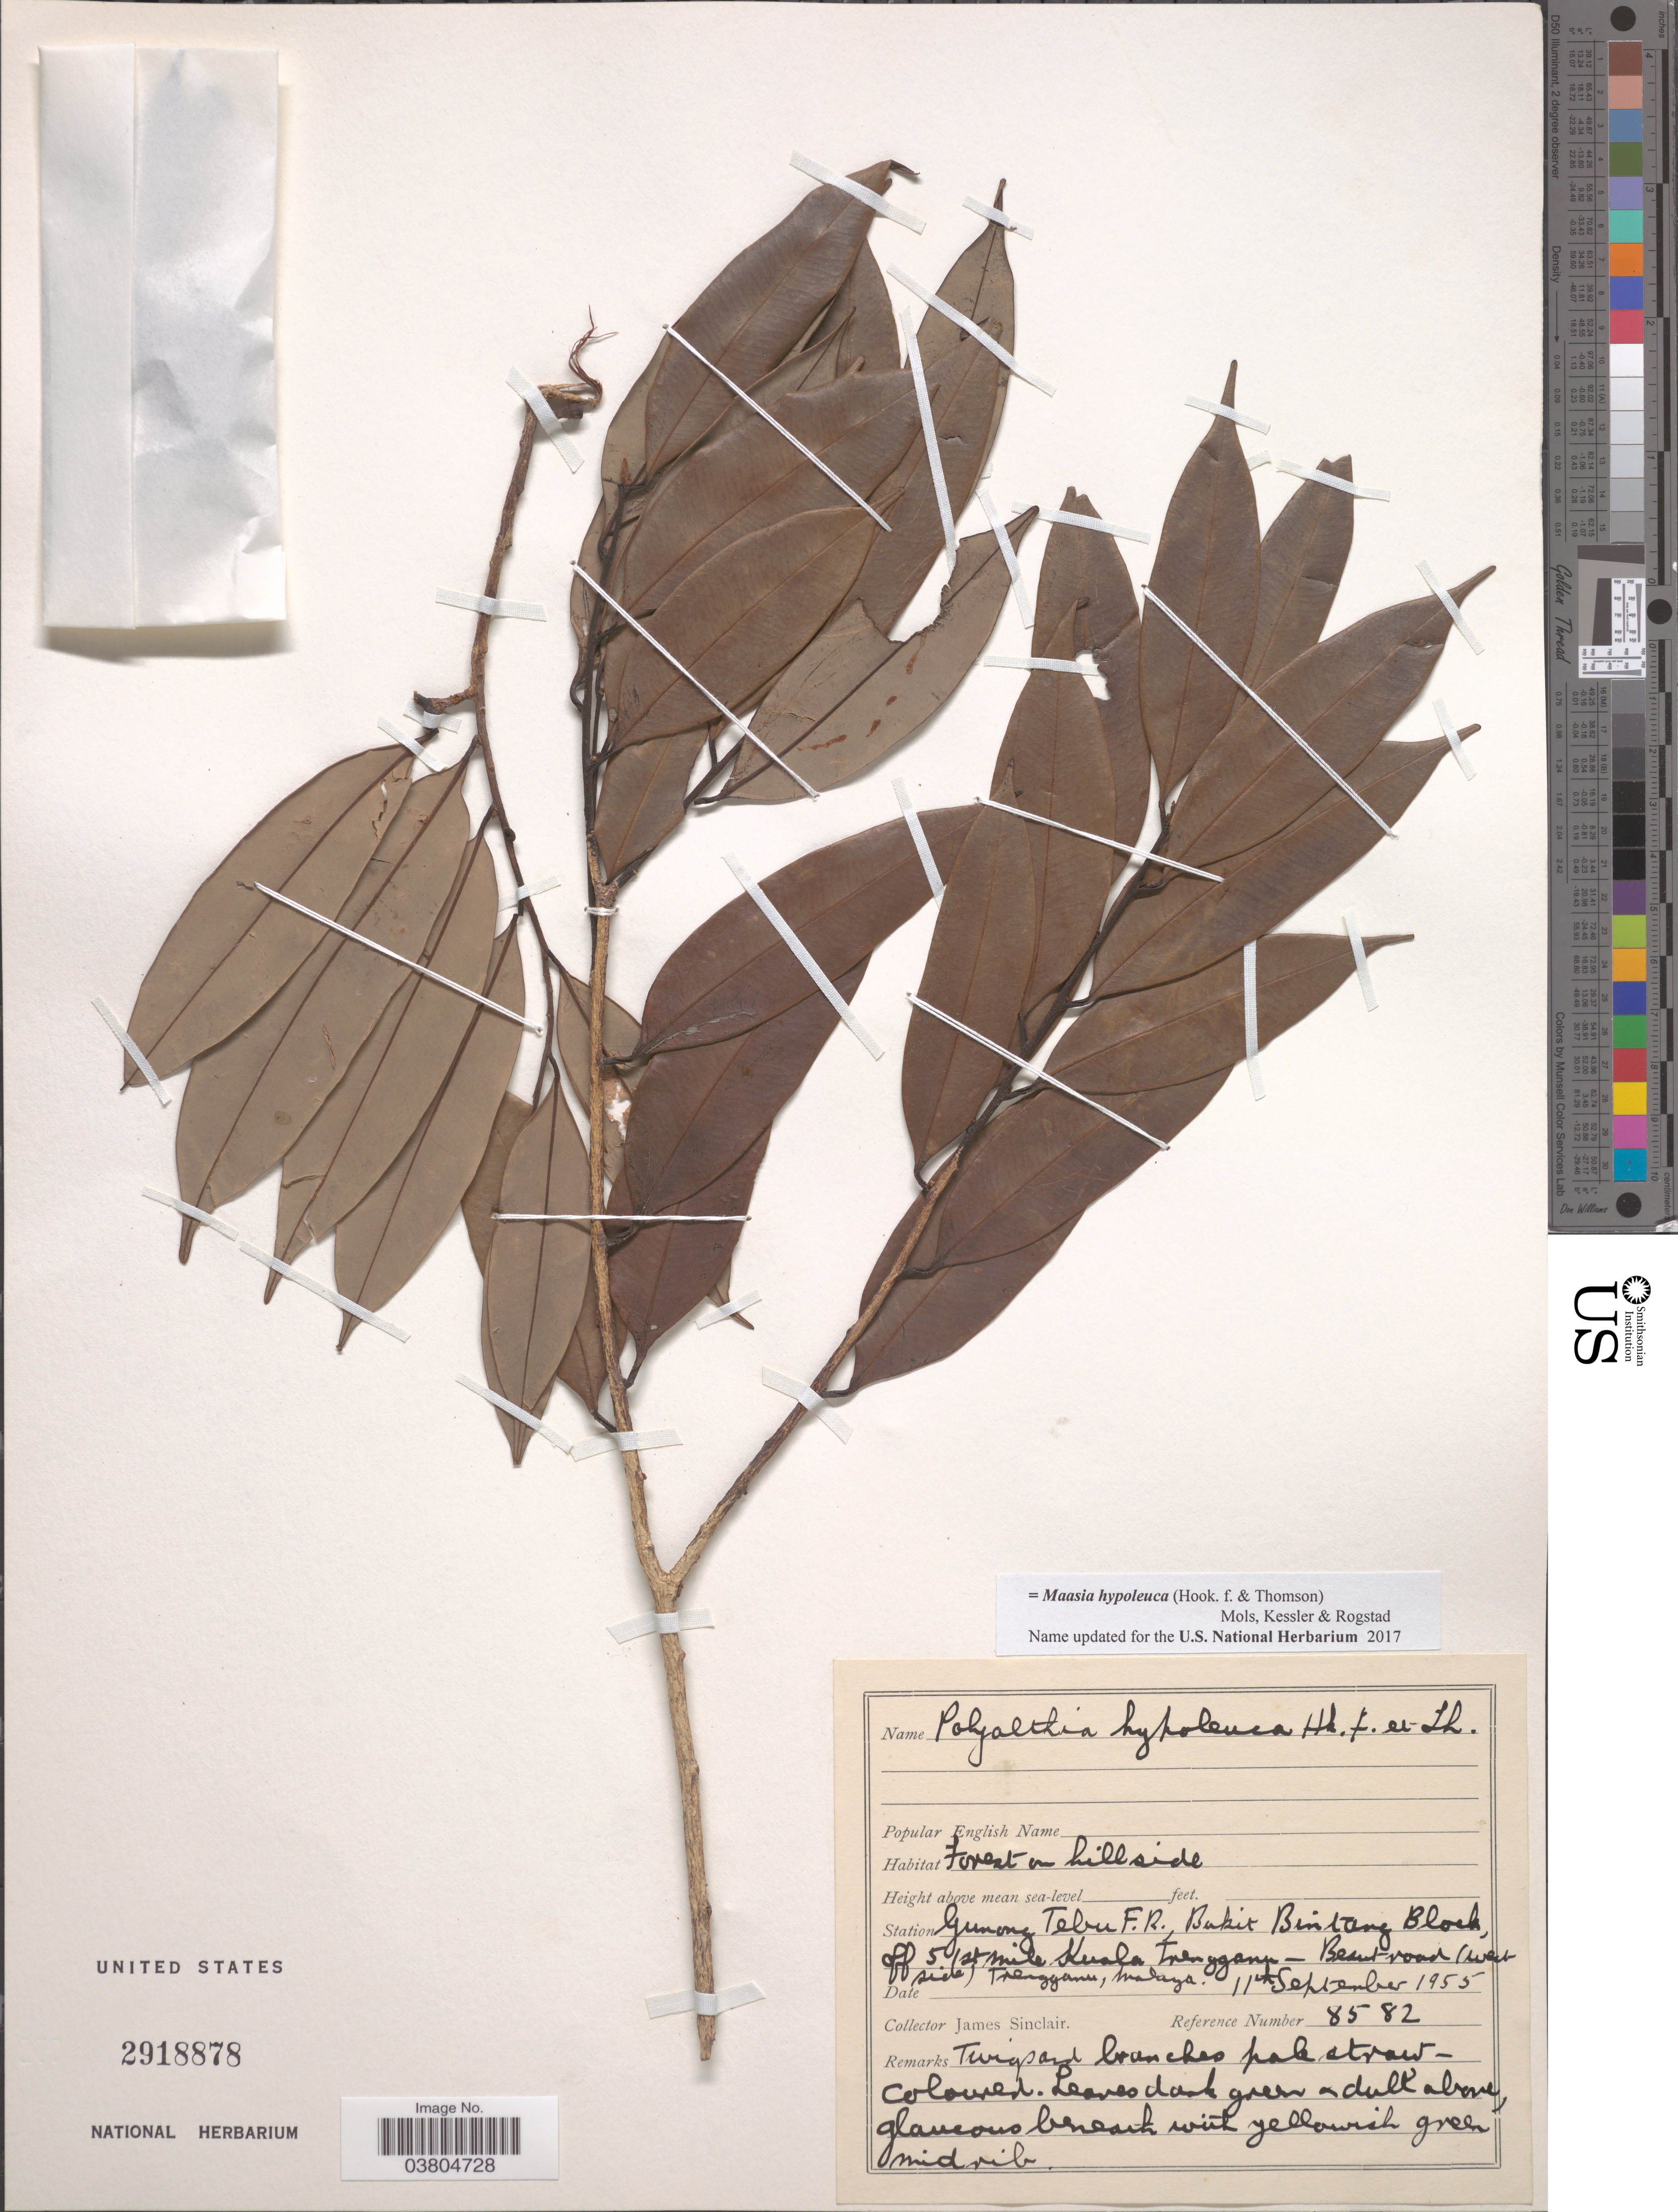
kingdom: Plantae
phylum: Tracheophyta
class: Magnoliopsida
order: Magnoliales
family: Annonaceae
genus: Maasia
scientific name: Maasia hypoleuca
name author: (Hook. f. & Thomson) Mols et al.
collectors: J. Sinclair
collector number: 8582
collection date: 1955-09-11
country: Malaysia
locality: Station Gunong Tebu F.R. Bukit Bintang Block, off 51st mile Kuala Trengganu-Besut road (west side) Trengganu, Malaya.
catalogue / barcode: US 2918878